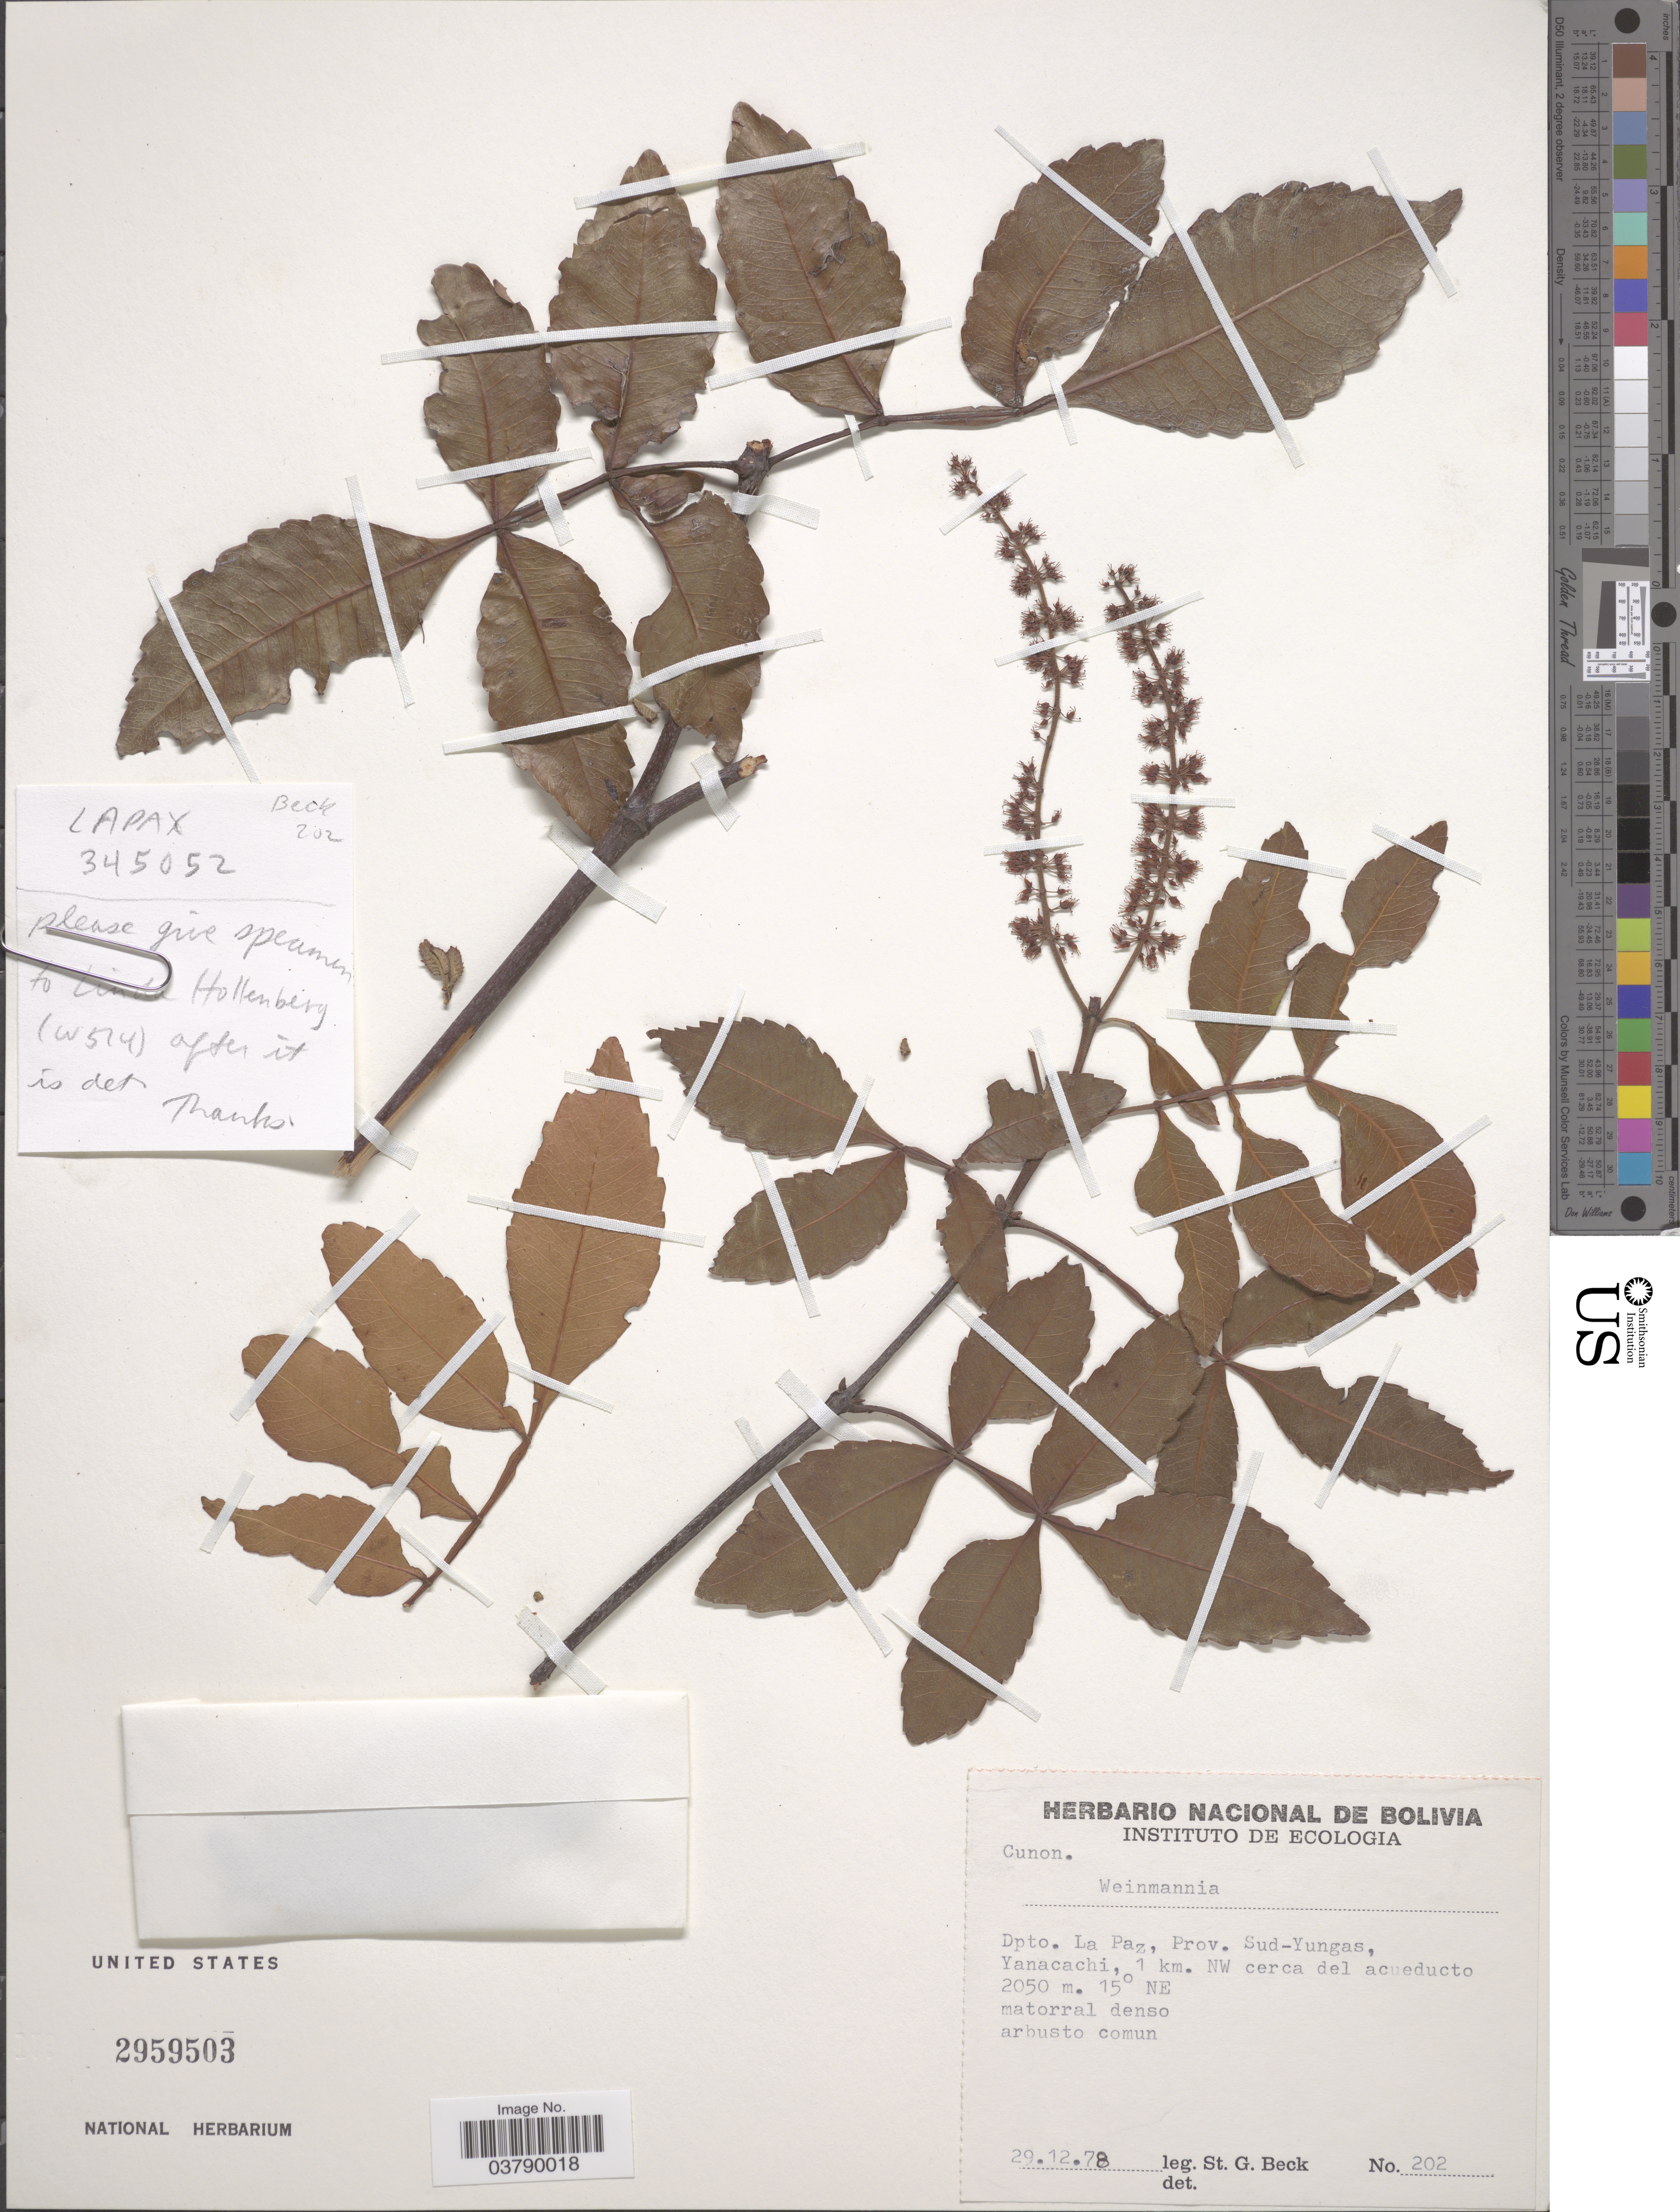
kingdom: Plantae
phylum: Tracheophyta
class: Magnoliopsida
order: Oxalidales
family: Cunoniaceae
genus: Weinmannia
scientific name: Weinmannia sp.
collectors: S. G. Beck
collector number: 202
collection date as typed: Transcribed d/m/y: 29/12/78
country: Bolivia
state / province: La Paz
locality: Dpto. La Paz, Prov. Sud-Yungas, Yanacachi, 1 km NW cerca del acueducto.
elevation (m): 2050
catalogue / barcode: US 2959503